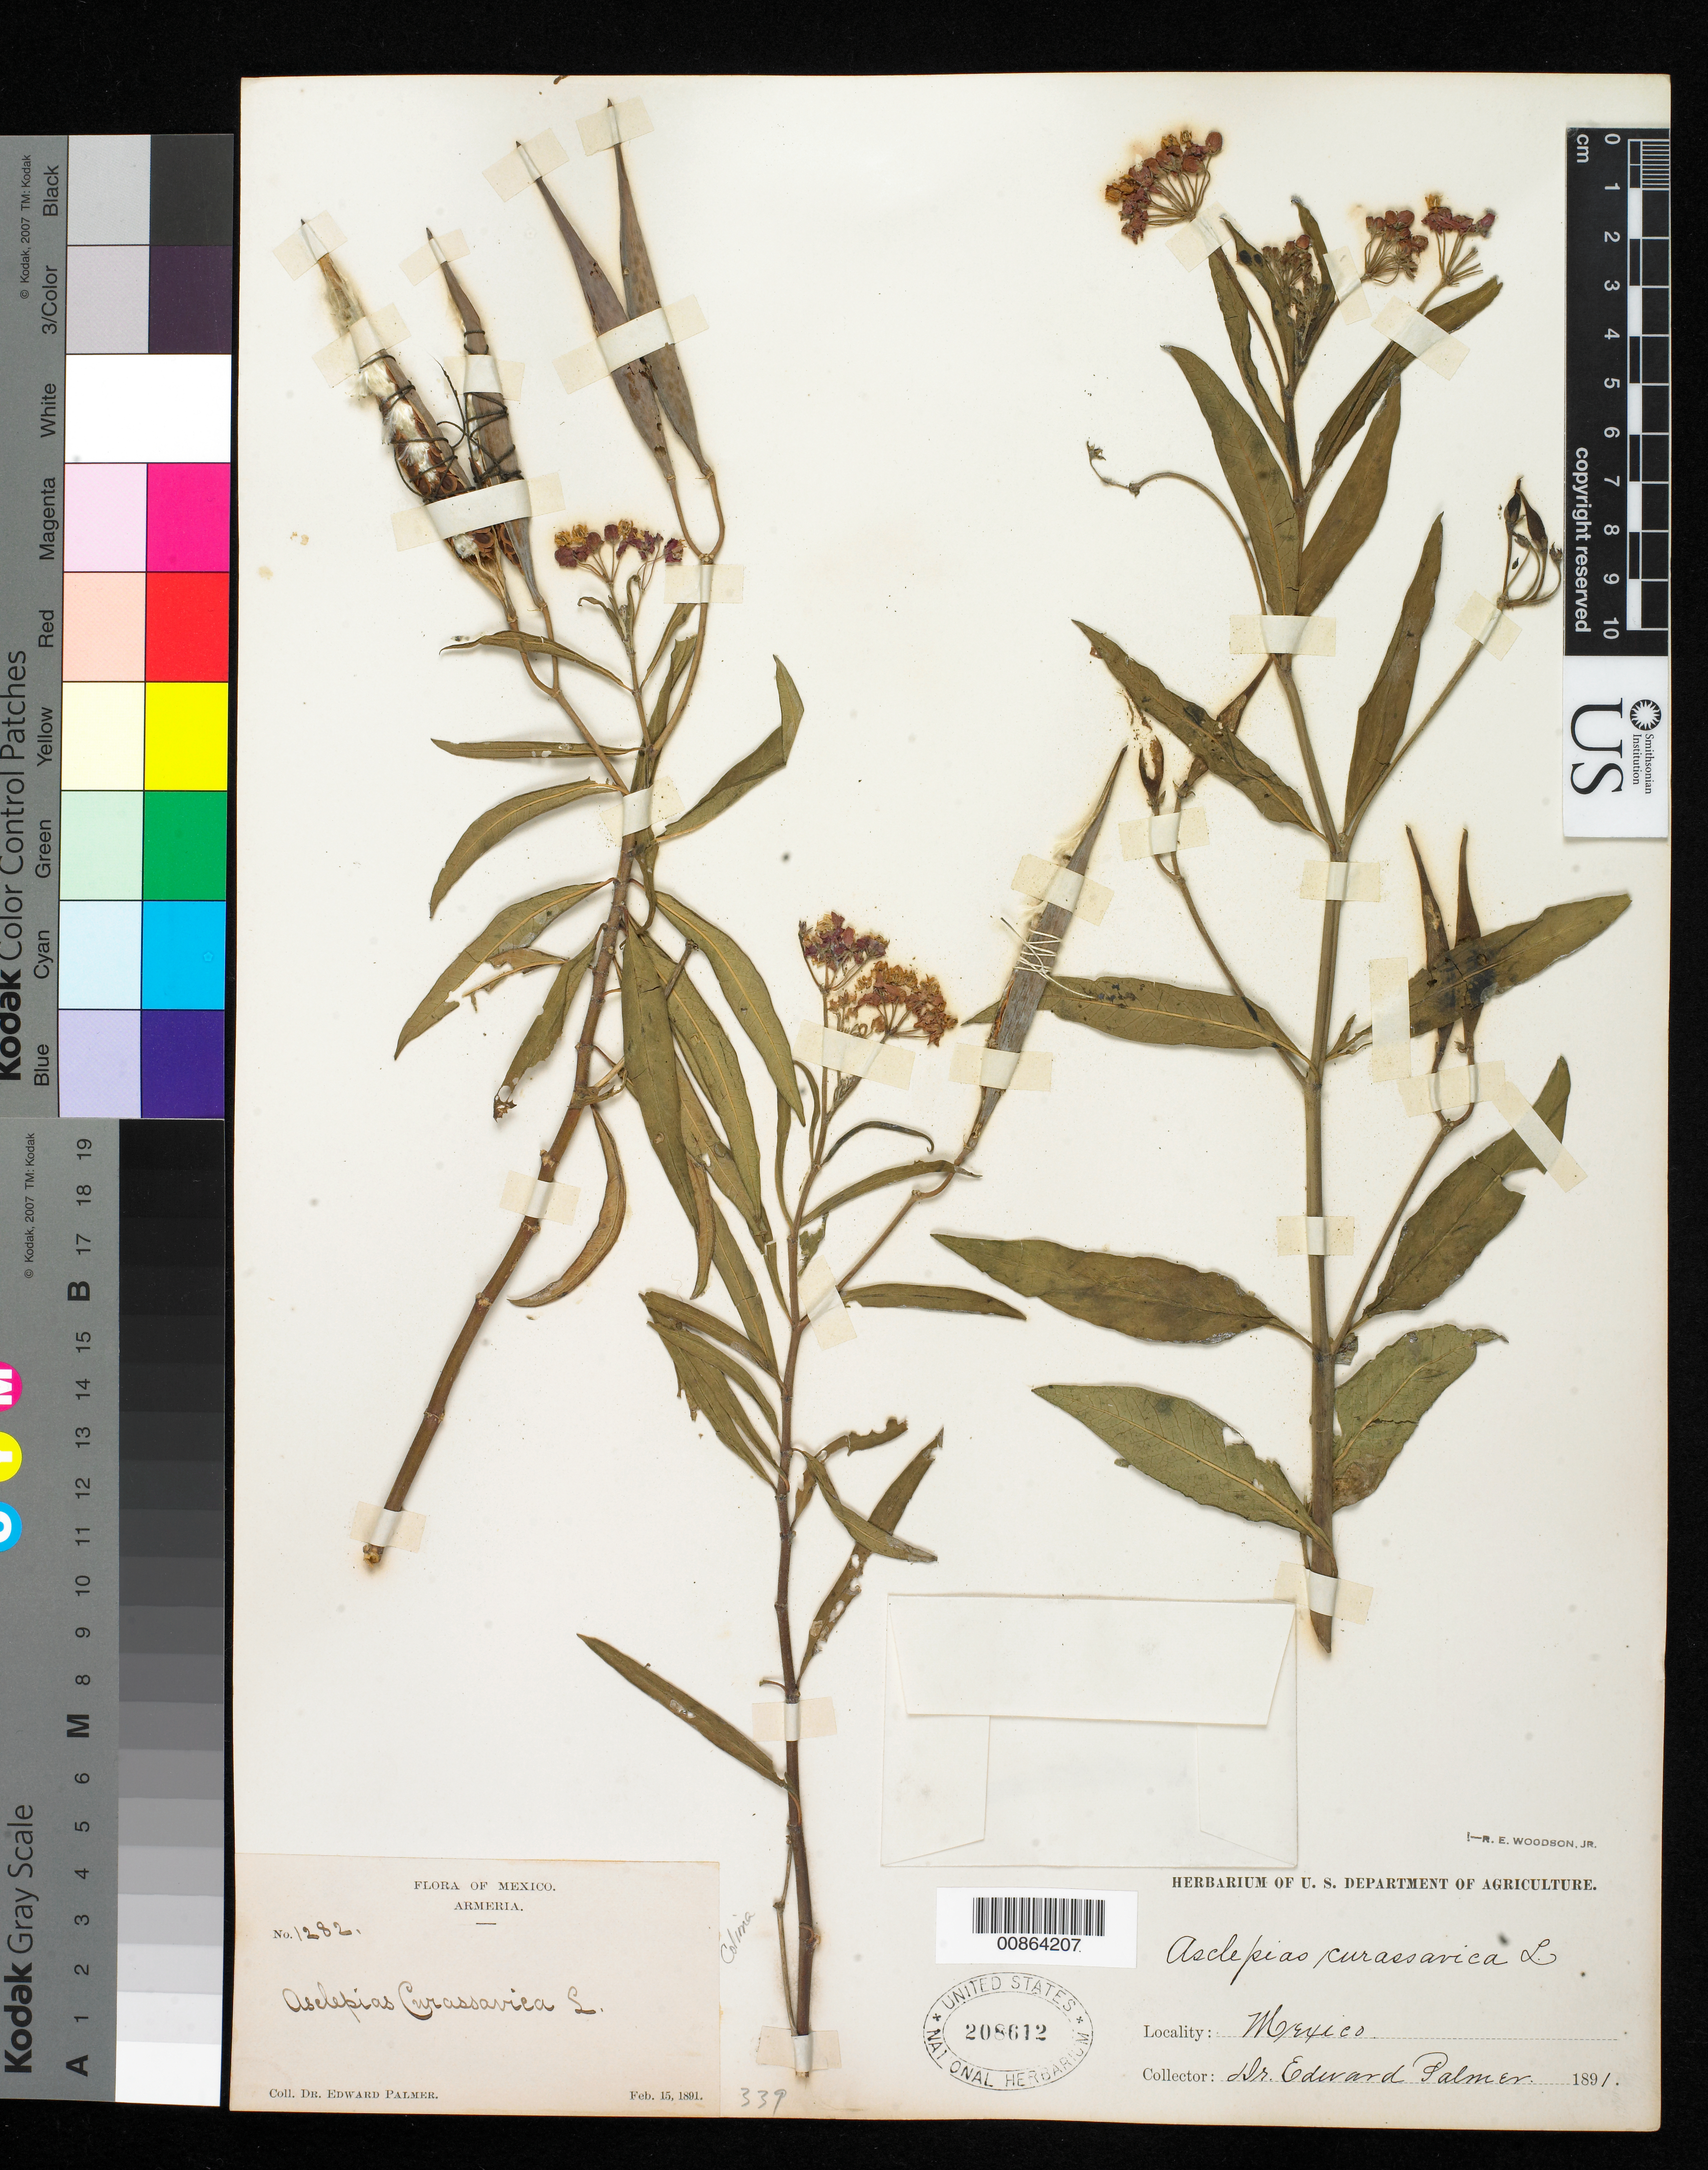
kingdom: Plantae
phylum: Tracheophyta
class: Magnoliopsida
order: Gentianales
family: Apocynaceae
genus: Asclepias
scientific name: Asclepias curassavica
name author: L.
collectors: E. Palmer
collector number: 1282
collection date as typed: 15 Feb 1891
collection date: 1891-02-15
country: Mexico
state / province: Colima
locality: Armeria, Colima.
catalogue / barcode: US 208612